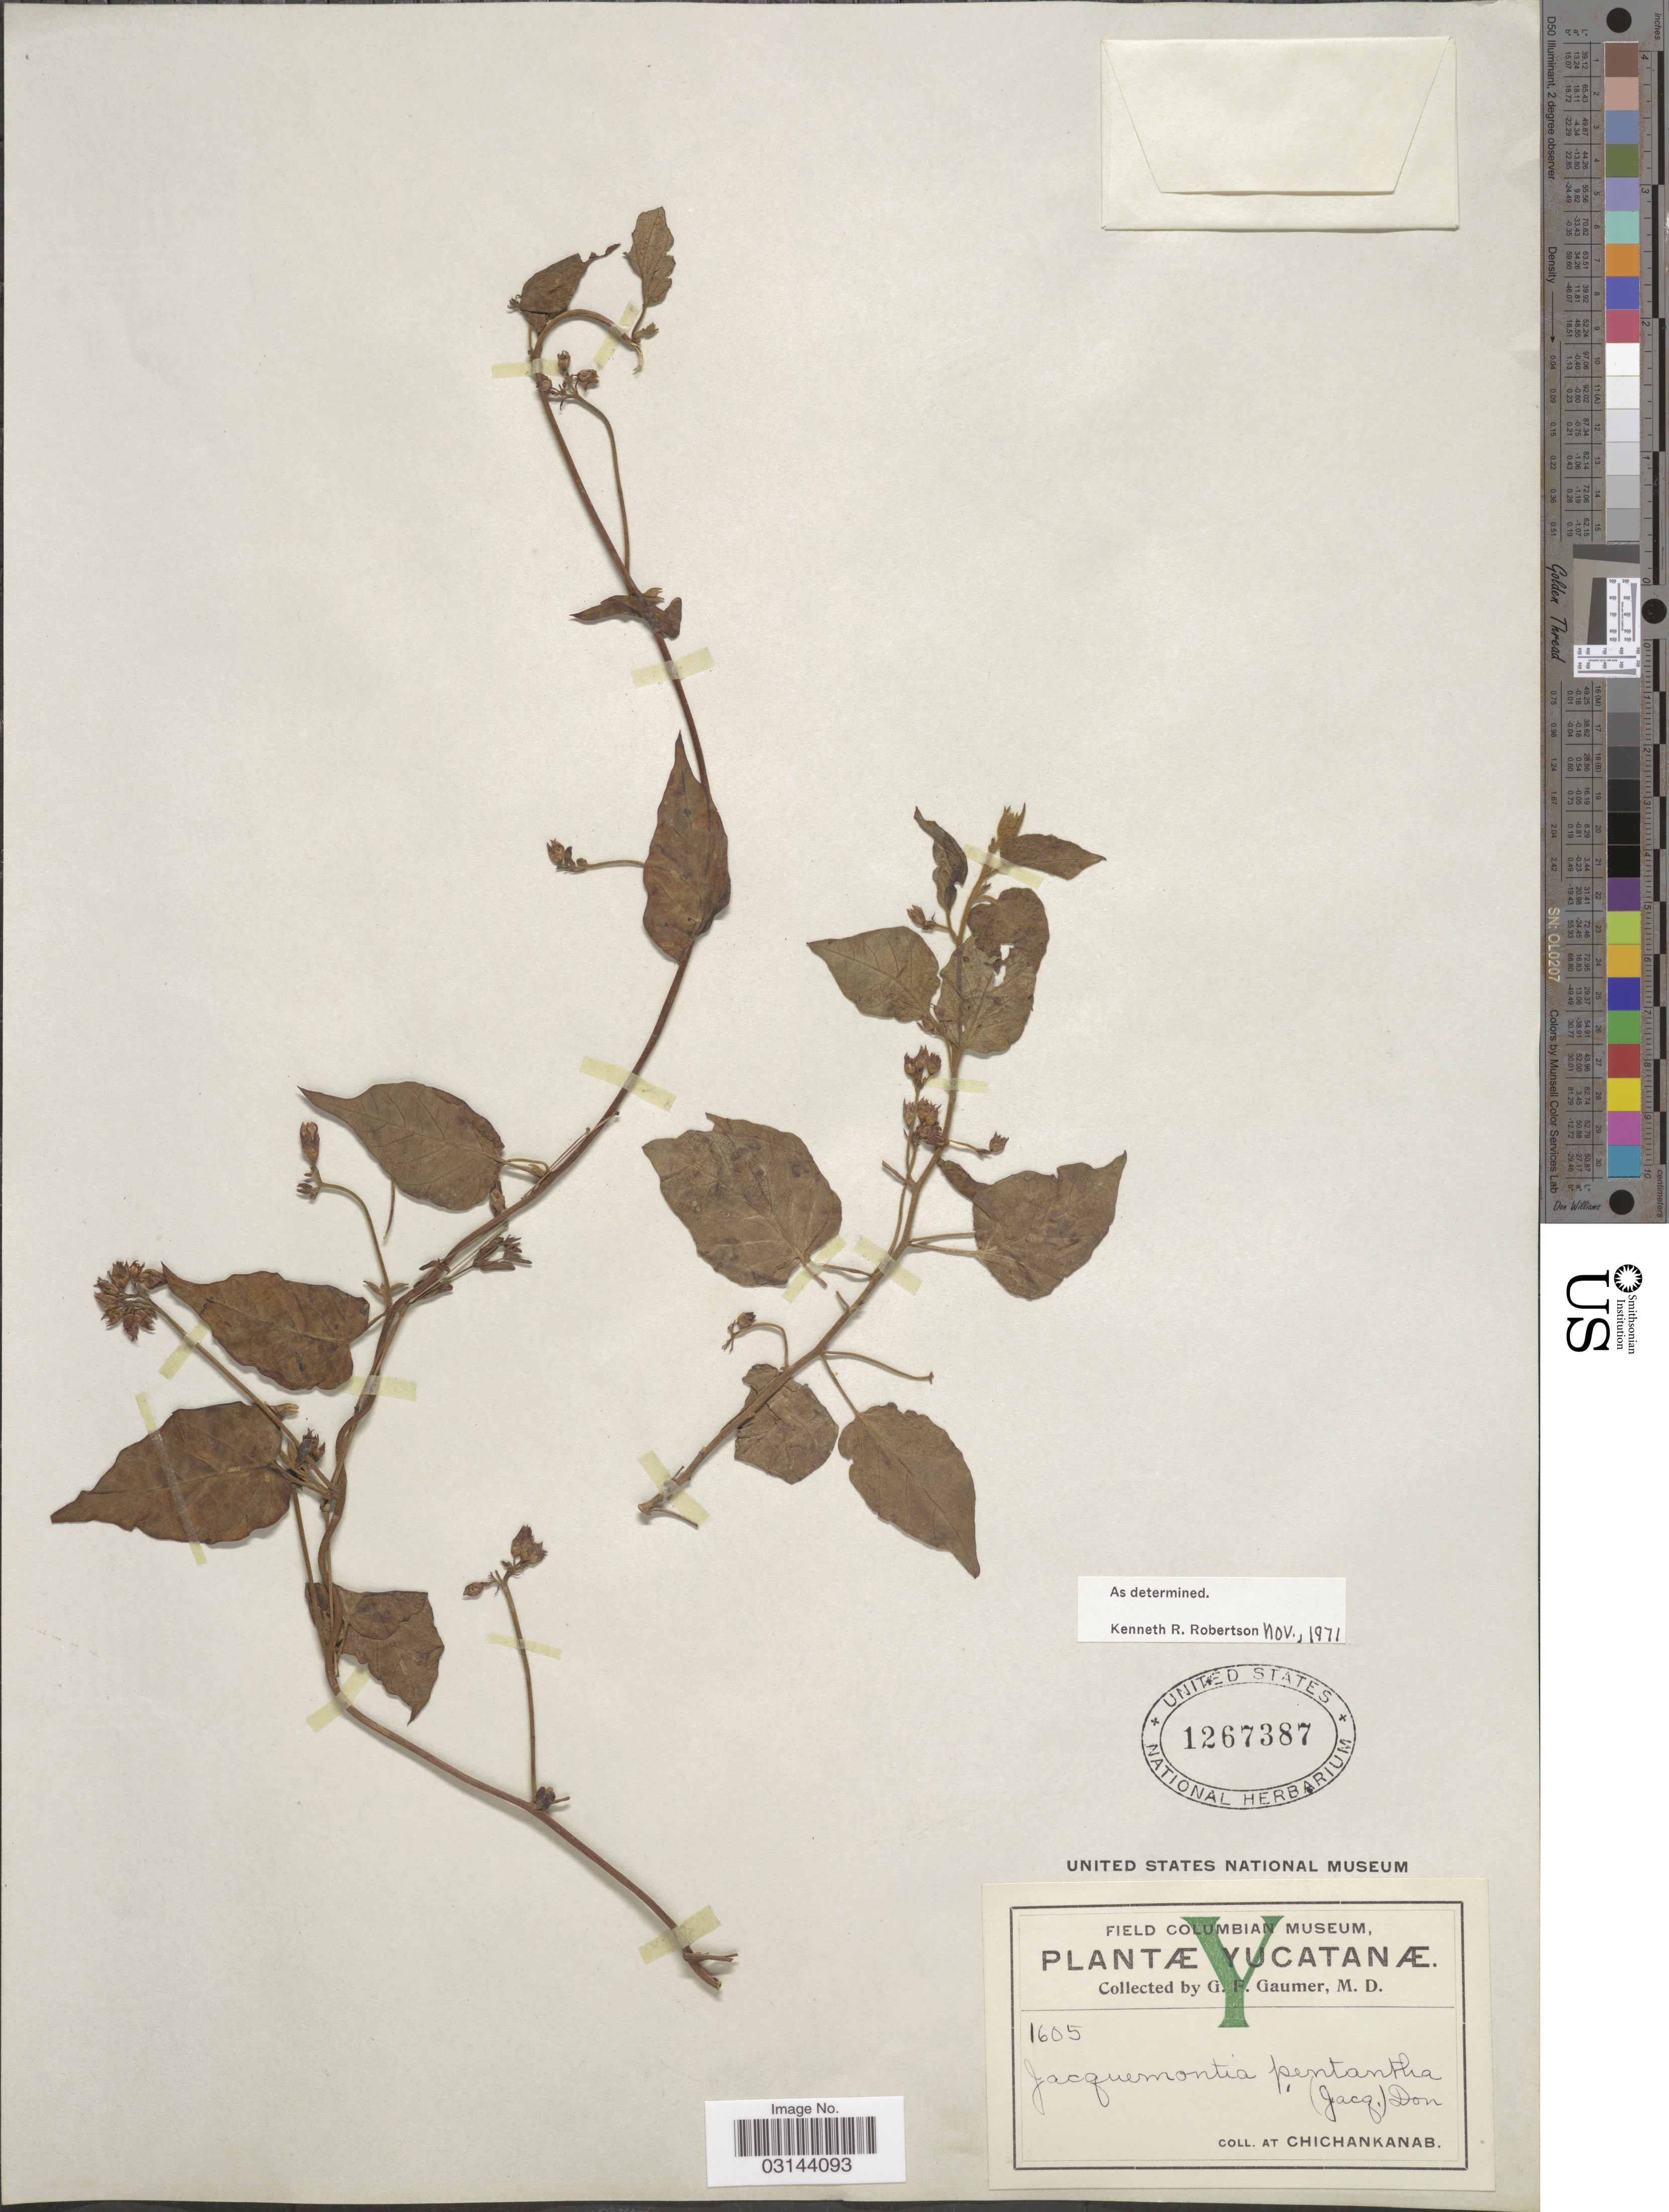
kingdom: Plantae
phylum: Tracheophyta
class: Magnoliopsida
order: Solanales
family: Convolvulaceae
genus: Jacquemontia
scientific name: Jacquemontia pentanthos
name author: (Jacq.) G. Don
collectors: G. F. Gaumer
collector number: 1605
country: Mexico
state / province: Yucatán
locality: Yucatanæ, At Chichankanab.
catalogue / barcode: US 1267387